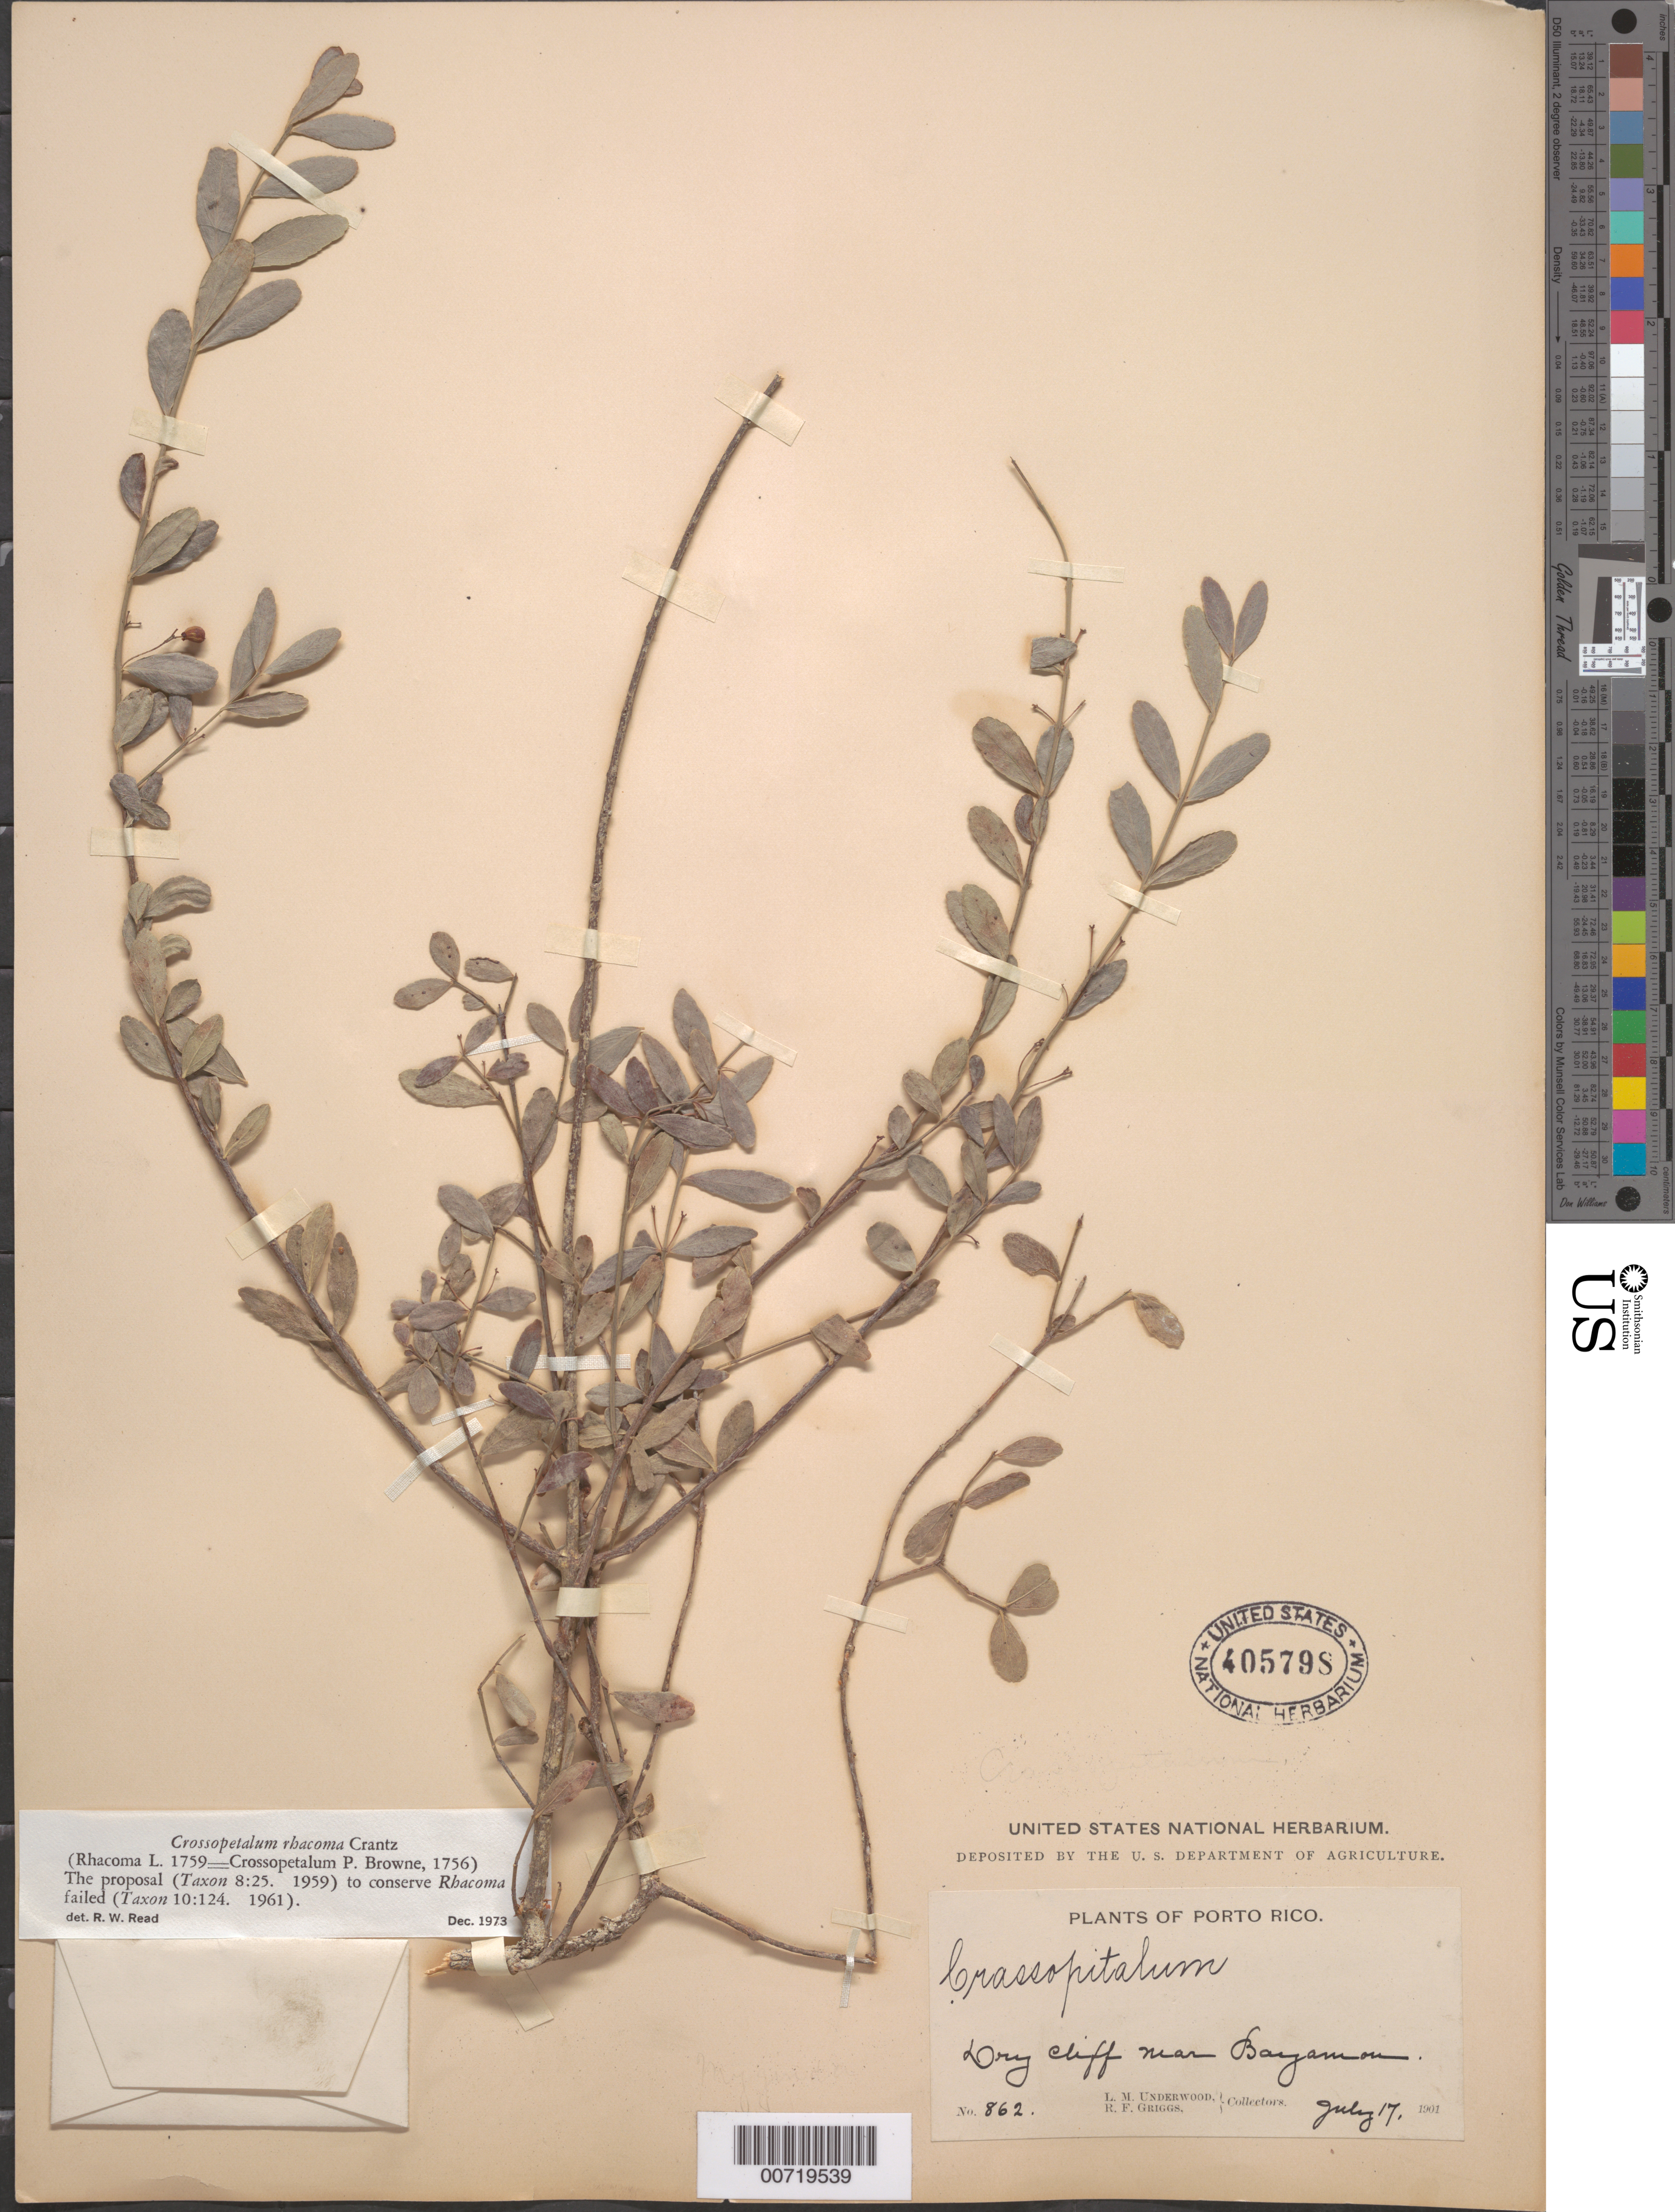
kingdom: Plantae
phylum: Tracheophyta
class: Magnoliopsida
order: Celastrales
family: Celastraceae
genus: Crossopetalum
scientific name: Crossopetalum rhacoma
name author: Crantz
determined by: Read, Robert W., (US), NMNH (UNITED STATES)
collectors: L. M. Underwood & R. F. Griggs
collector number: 862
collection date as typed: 17 Jul 1901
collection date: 1901-07-17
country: Puerto Rico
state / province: Bayamón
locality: Bayamon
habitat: Dry cliff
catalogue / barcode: US 405798